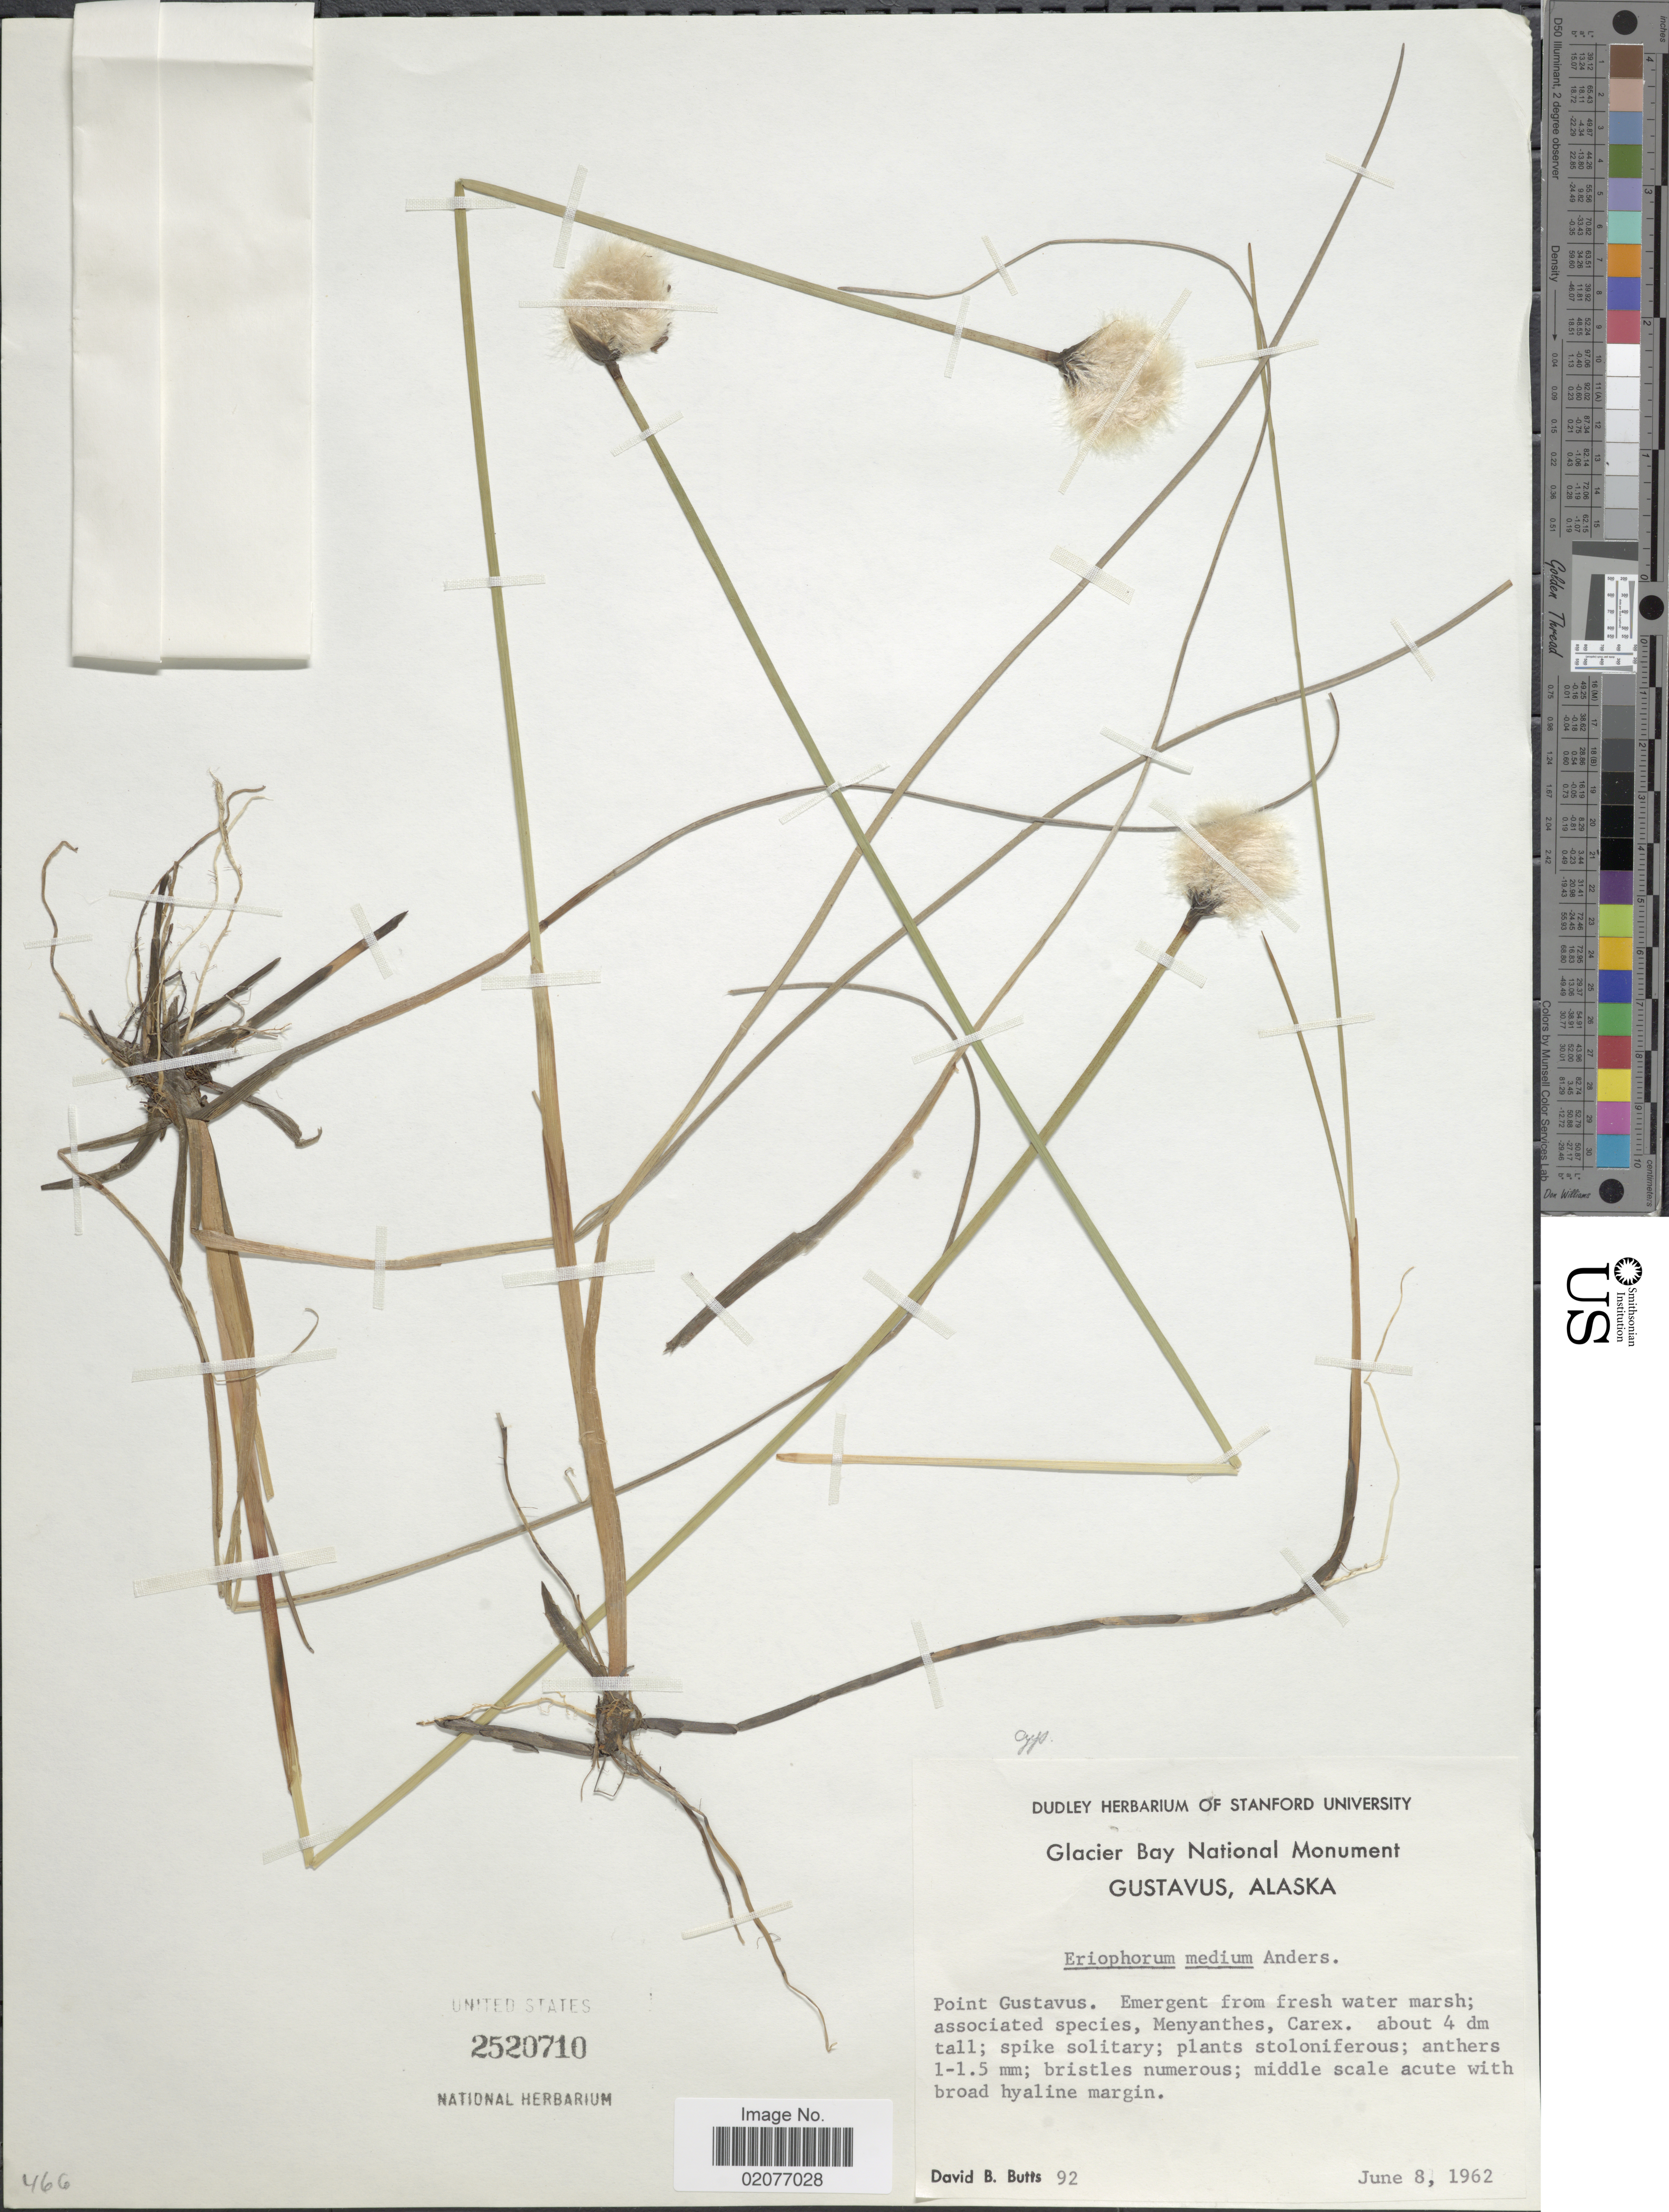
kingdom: Plantae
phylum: Tracheophyta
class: Liliopsida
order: Poales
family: Cyperaceae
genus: Eriophorum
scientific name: Eriophorum x medium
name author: Andersson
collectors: D. Butts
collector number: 92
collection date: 1962-06-08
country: United States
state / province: Alaska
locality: Glacier Bay National Monument, Gustavus, Point Gustavus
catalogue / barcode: US 2520710